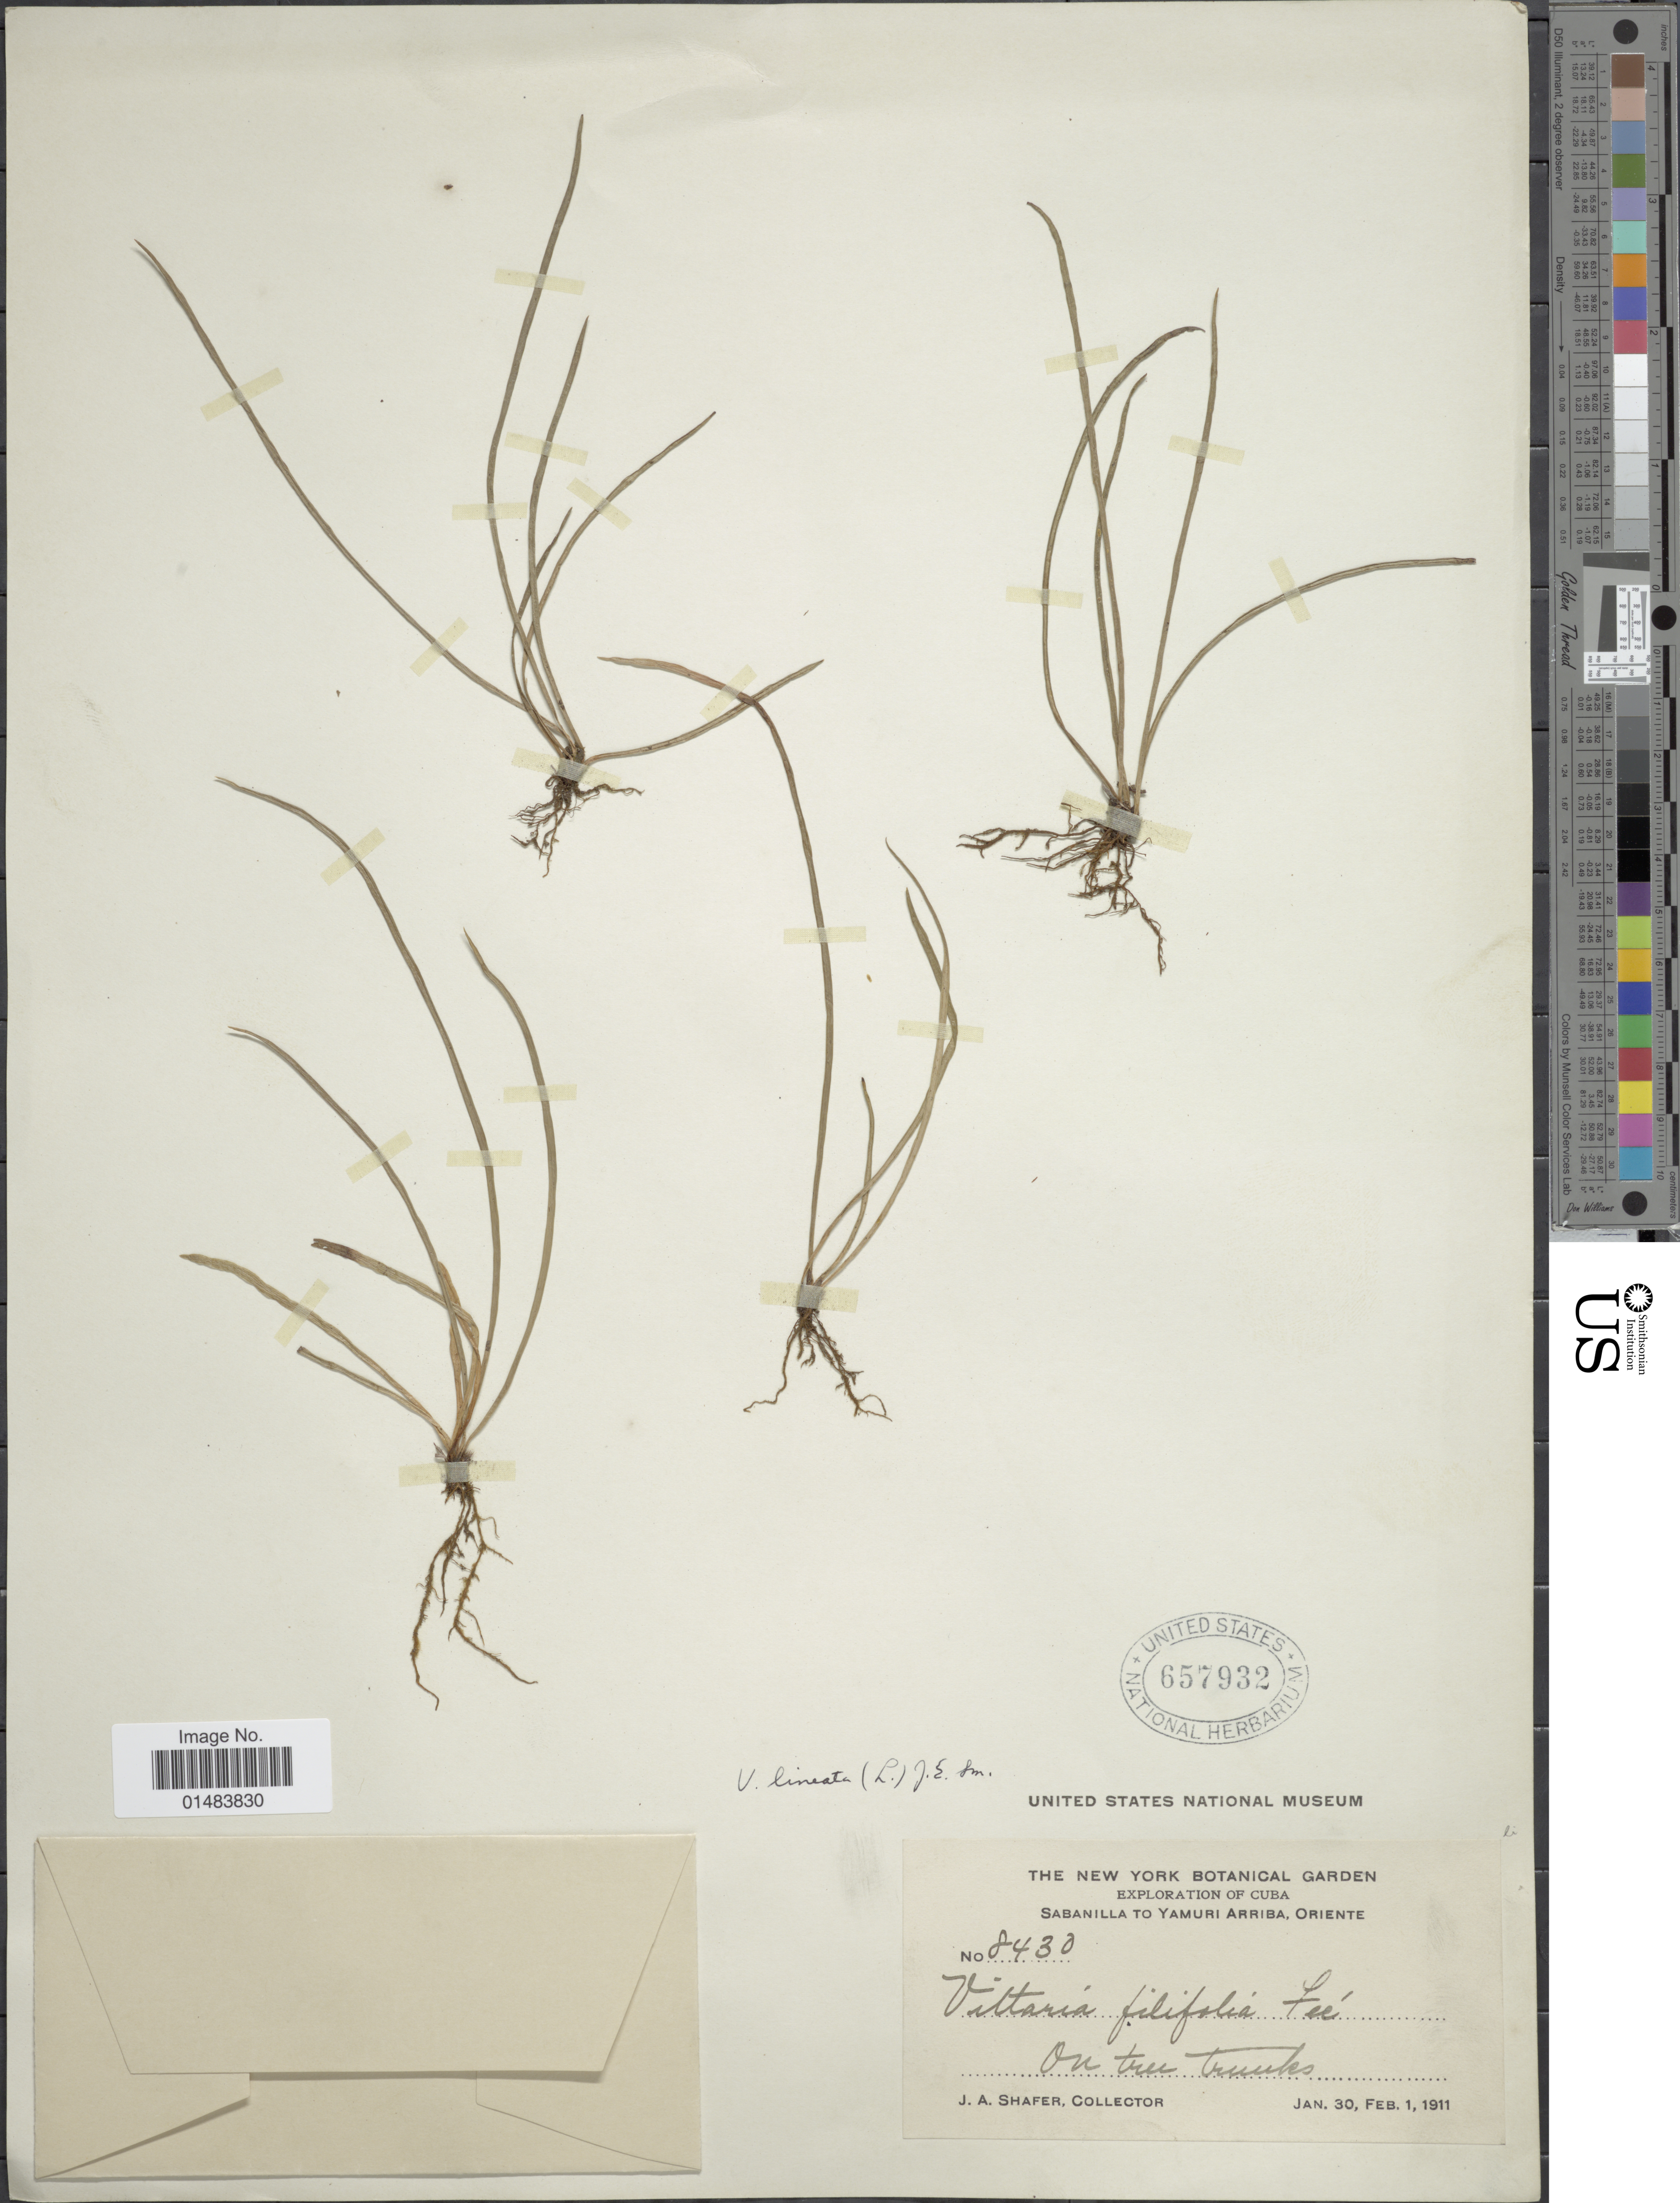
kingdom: Plantae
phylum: Tracheophyta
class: Polypodiopsida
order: Polypodiales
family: Pteridaceae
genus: Vittaria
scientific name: Vittaria filifolia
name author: Fée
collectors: J. A. Shafer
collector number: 8430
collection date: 1911-01-30/1911-02-01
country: Cuba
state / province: Oriente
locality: Exploration of Cuba, Sabanilla to Yamuri Arriba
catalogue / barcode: US 657932